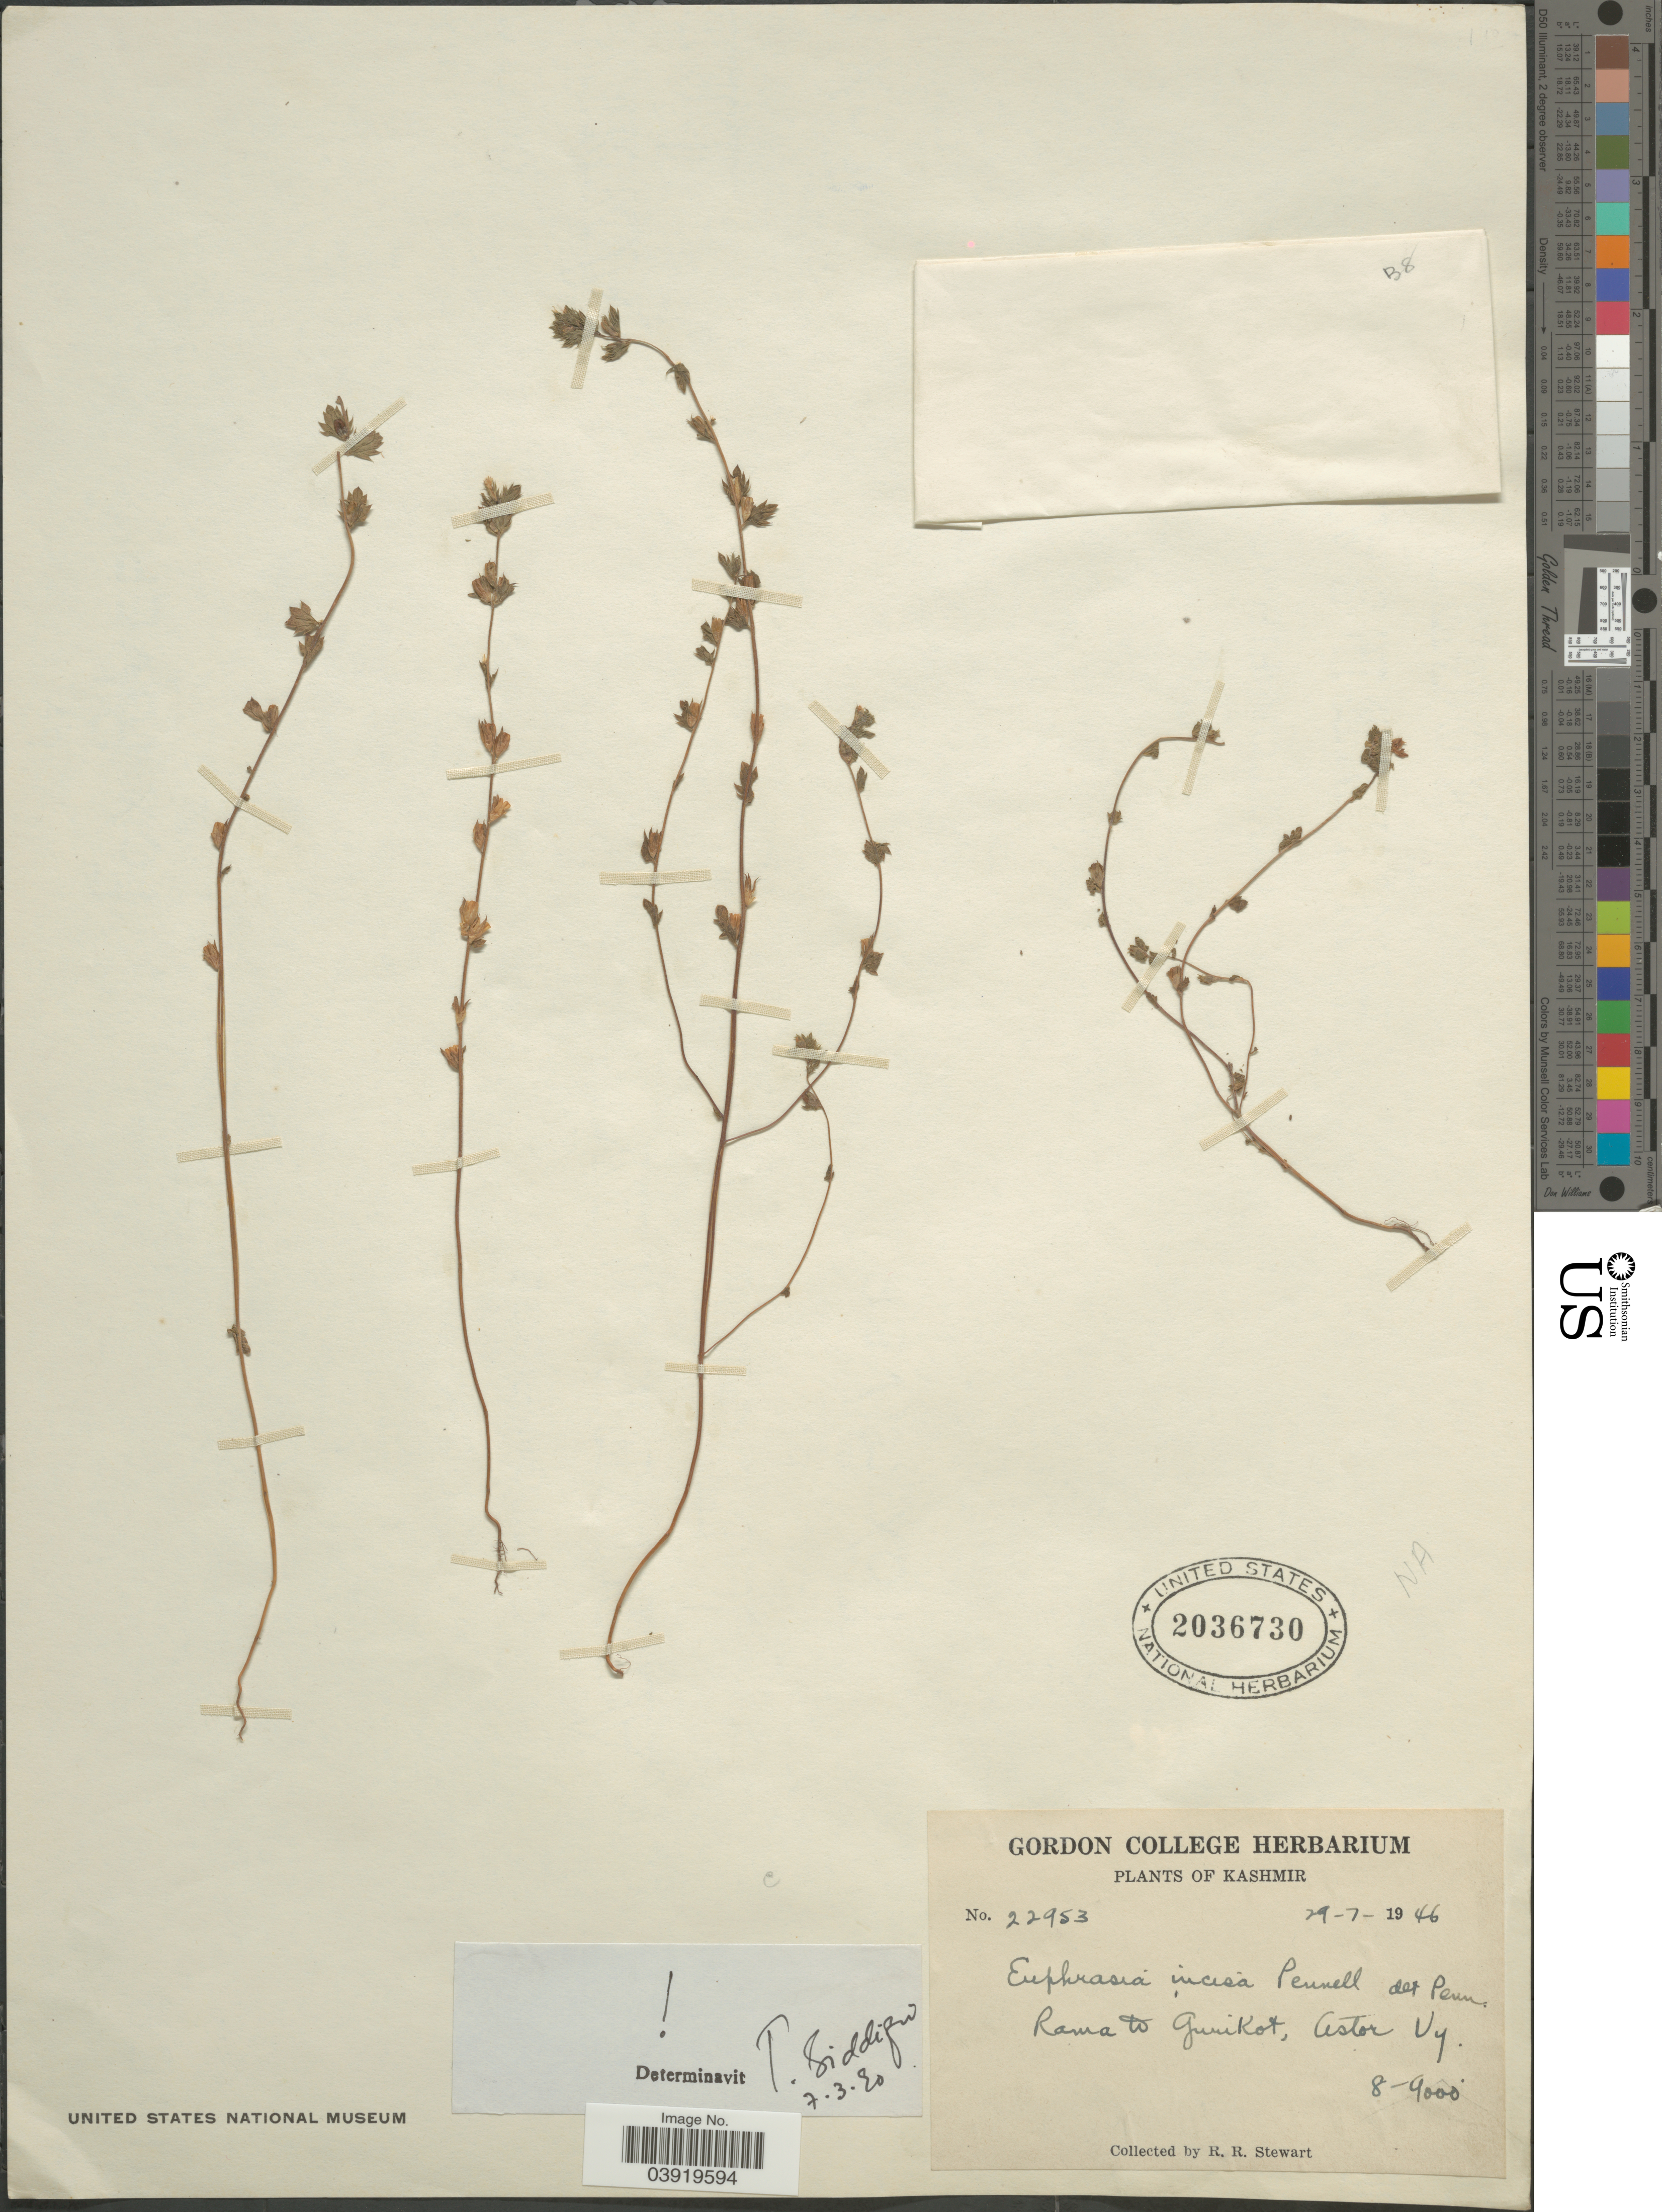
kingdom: Plantae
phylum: Tracheophyta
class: Magnoliopsida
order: Lamiales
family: Orobanchaceae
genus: Euphrasia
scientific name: Euphrasia incisa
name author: Pennell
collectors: R. Stewart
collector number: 22953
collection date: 1946-07-29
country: India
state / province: Jammu and Kashmir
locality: Kashmir. Rama to Gunikot, Astor Vy.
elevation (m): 2438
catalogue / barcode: US 2036730